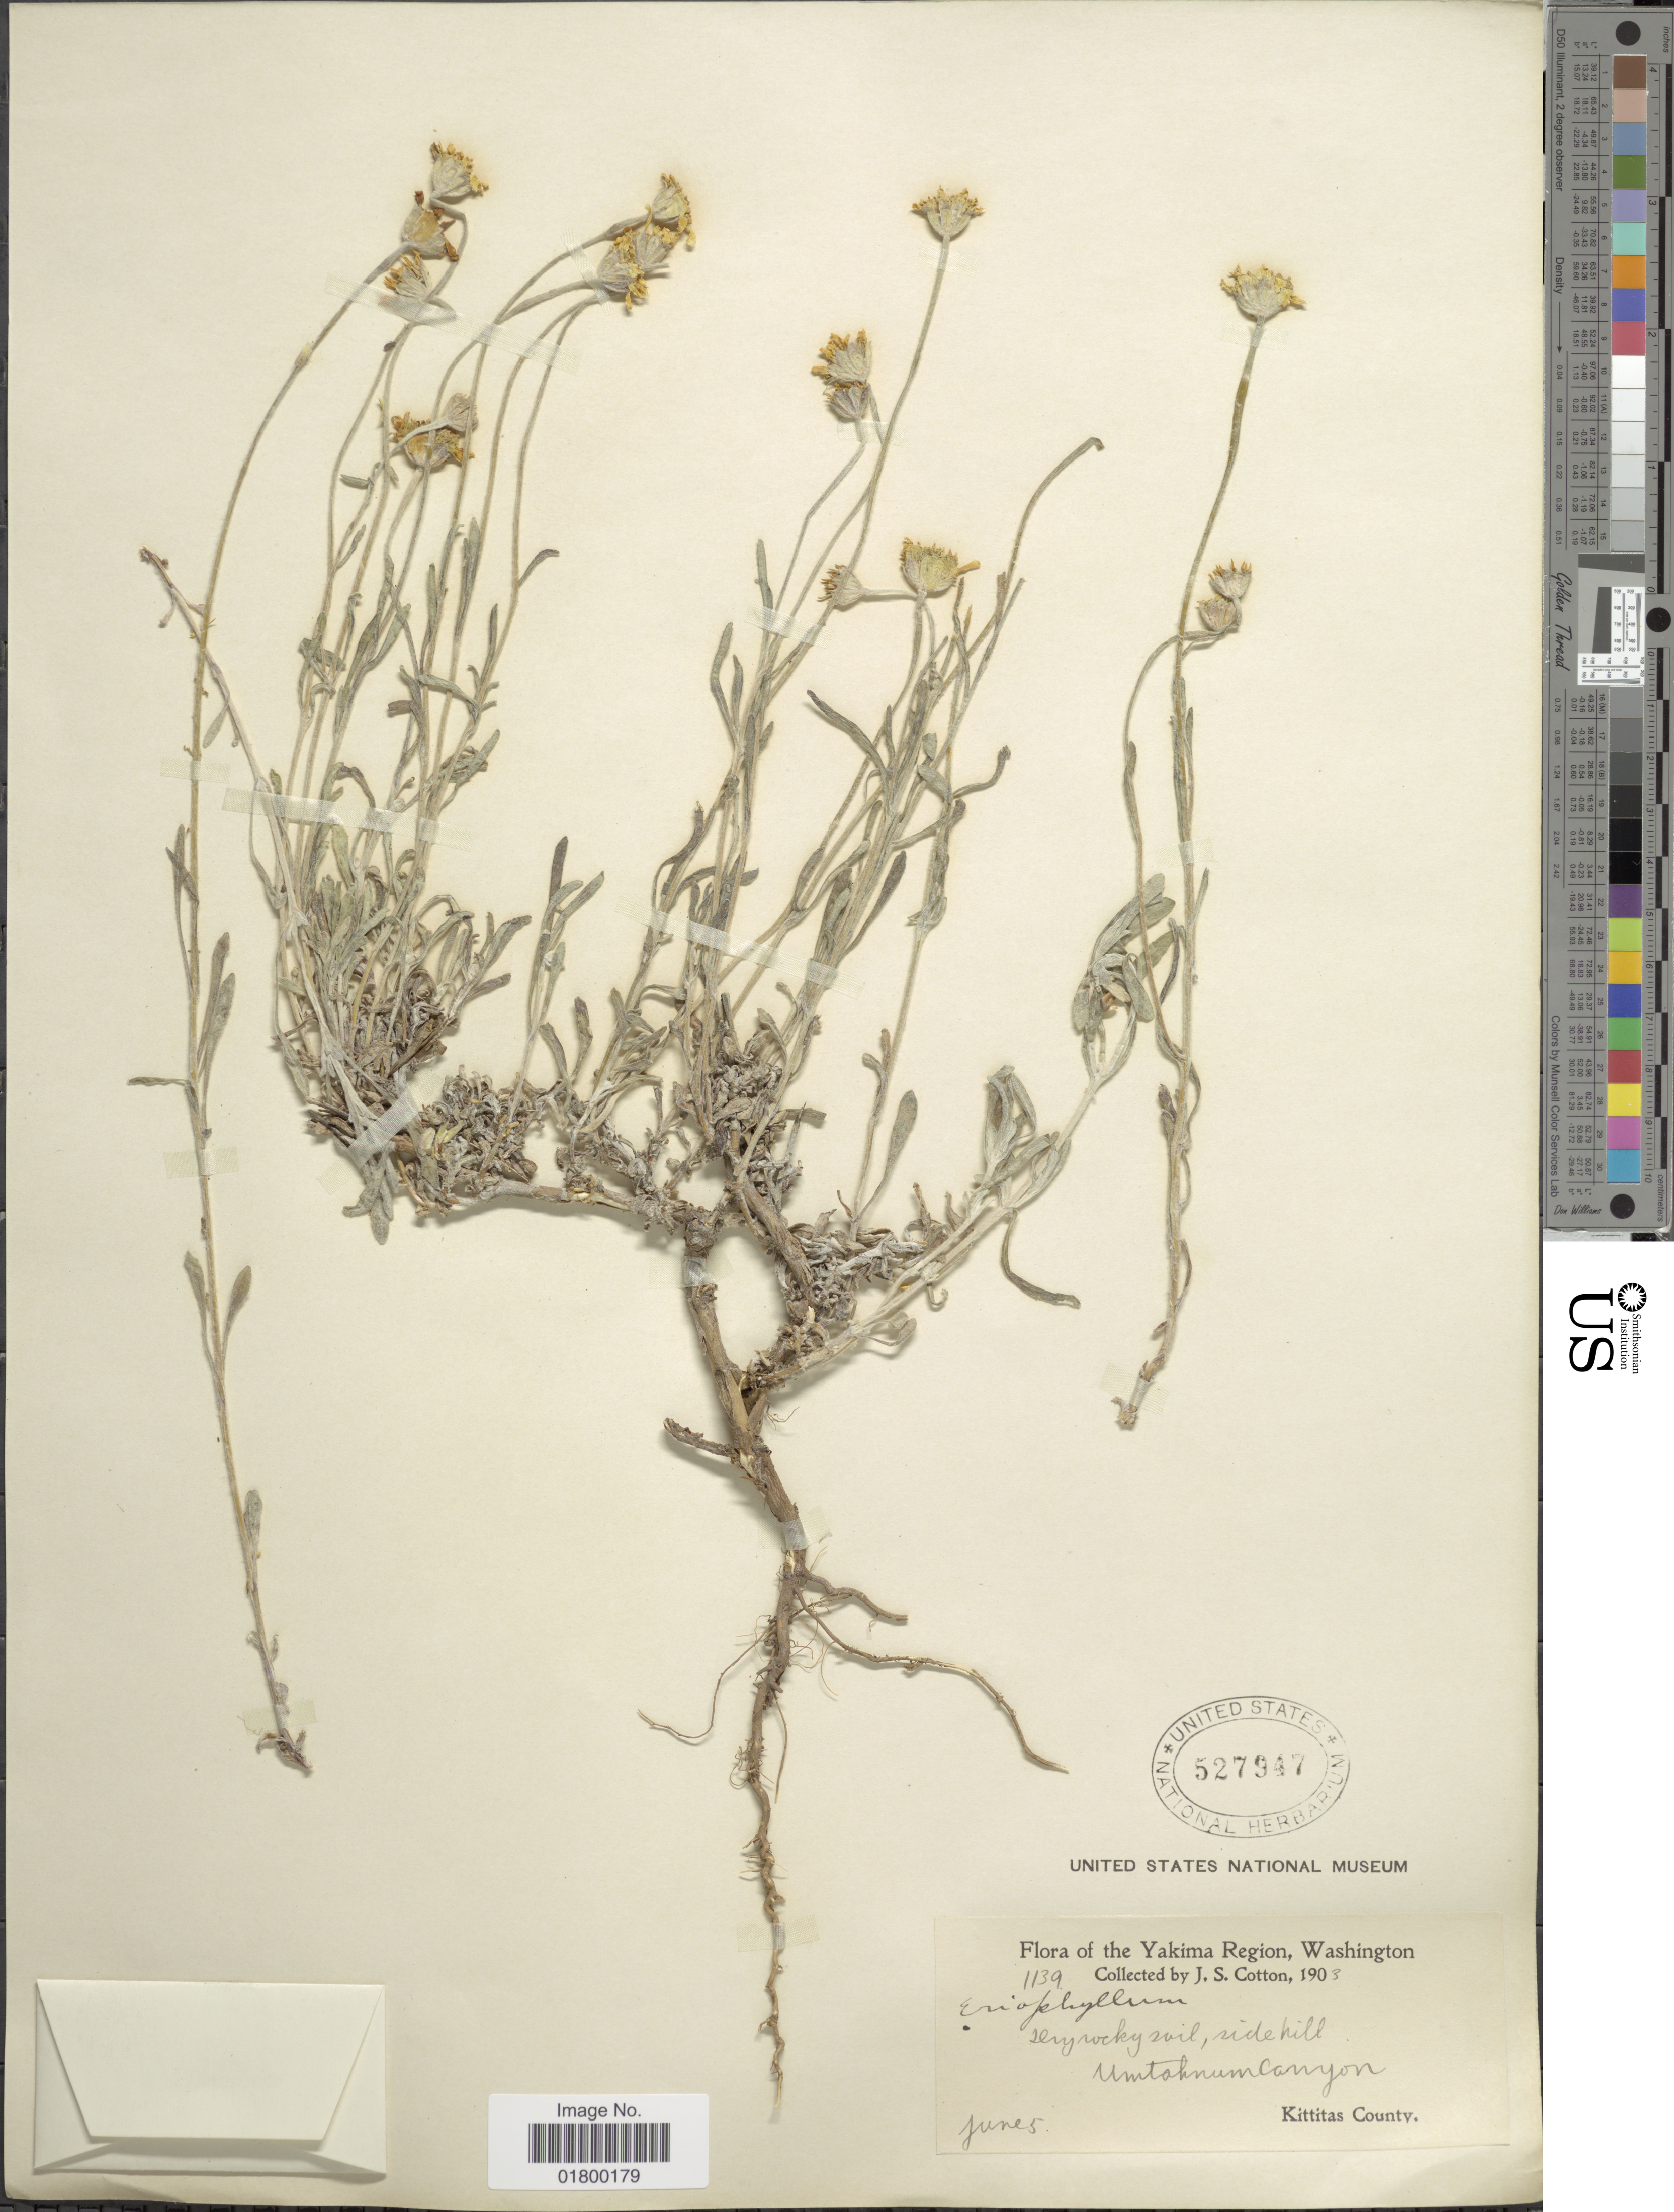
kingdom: Plantae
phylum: Tracheophyta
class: Magnoliopsida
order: Asterales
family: Asteraceae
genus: Eriophyllum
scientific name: Eriophyllum lanatum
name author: (Pursh) J. Forbes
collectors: J. S. Cotton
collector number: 1139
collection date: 1903-06-05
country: United States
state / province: Washington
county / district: Kittitas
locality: The Yakima Region, Washington, Umtahnum Canyon, Kittitas County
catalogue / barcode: US 527947